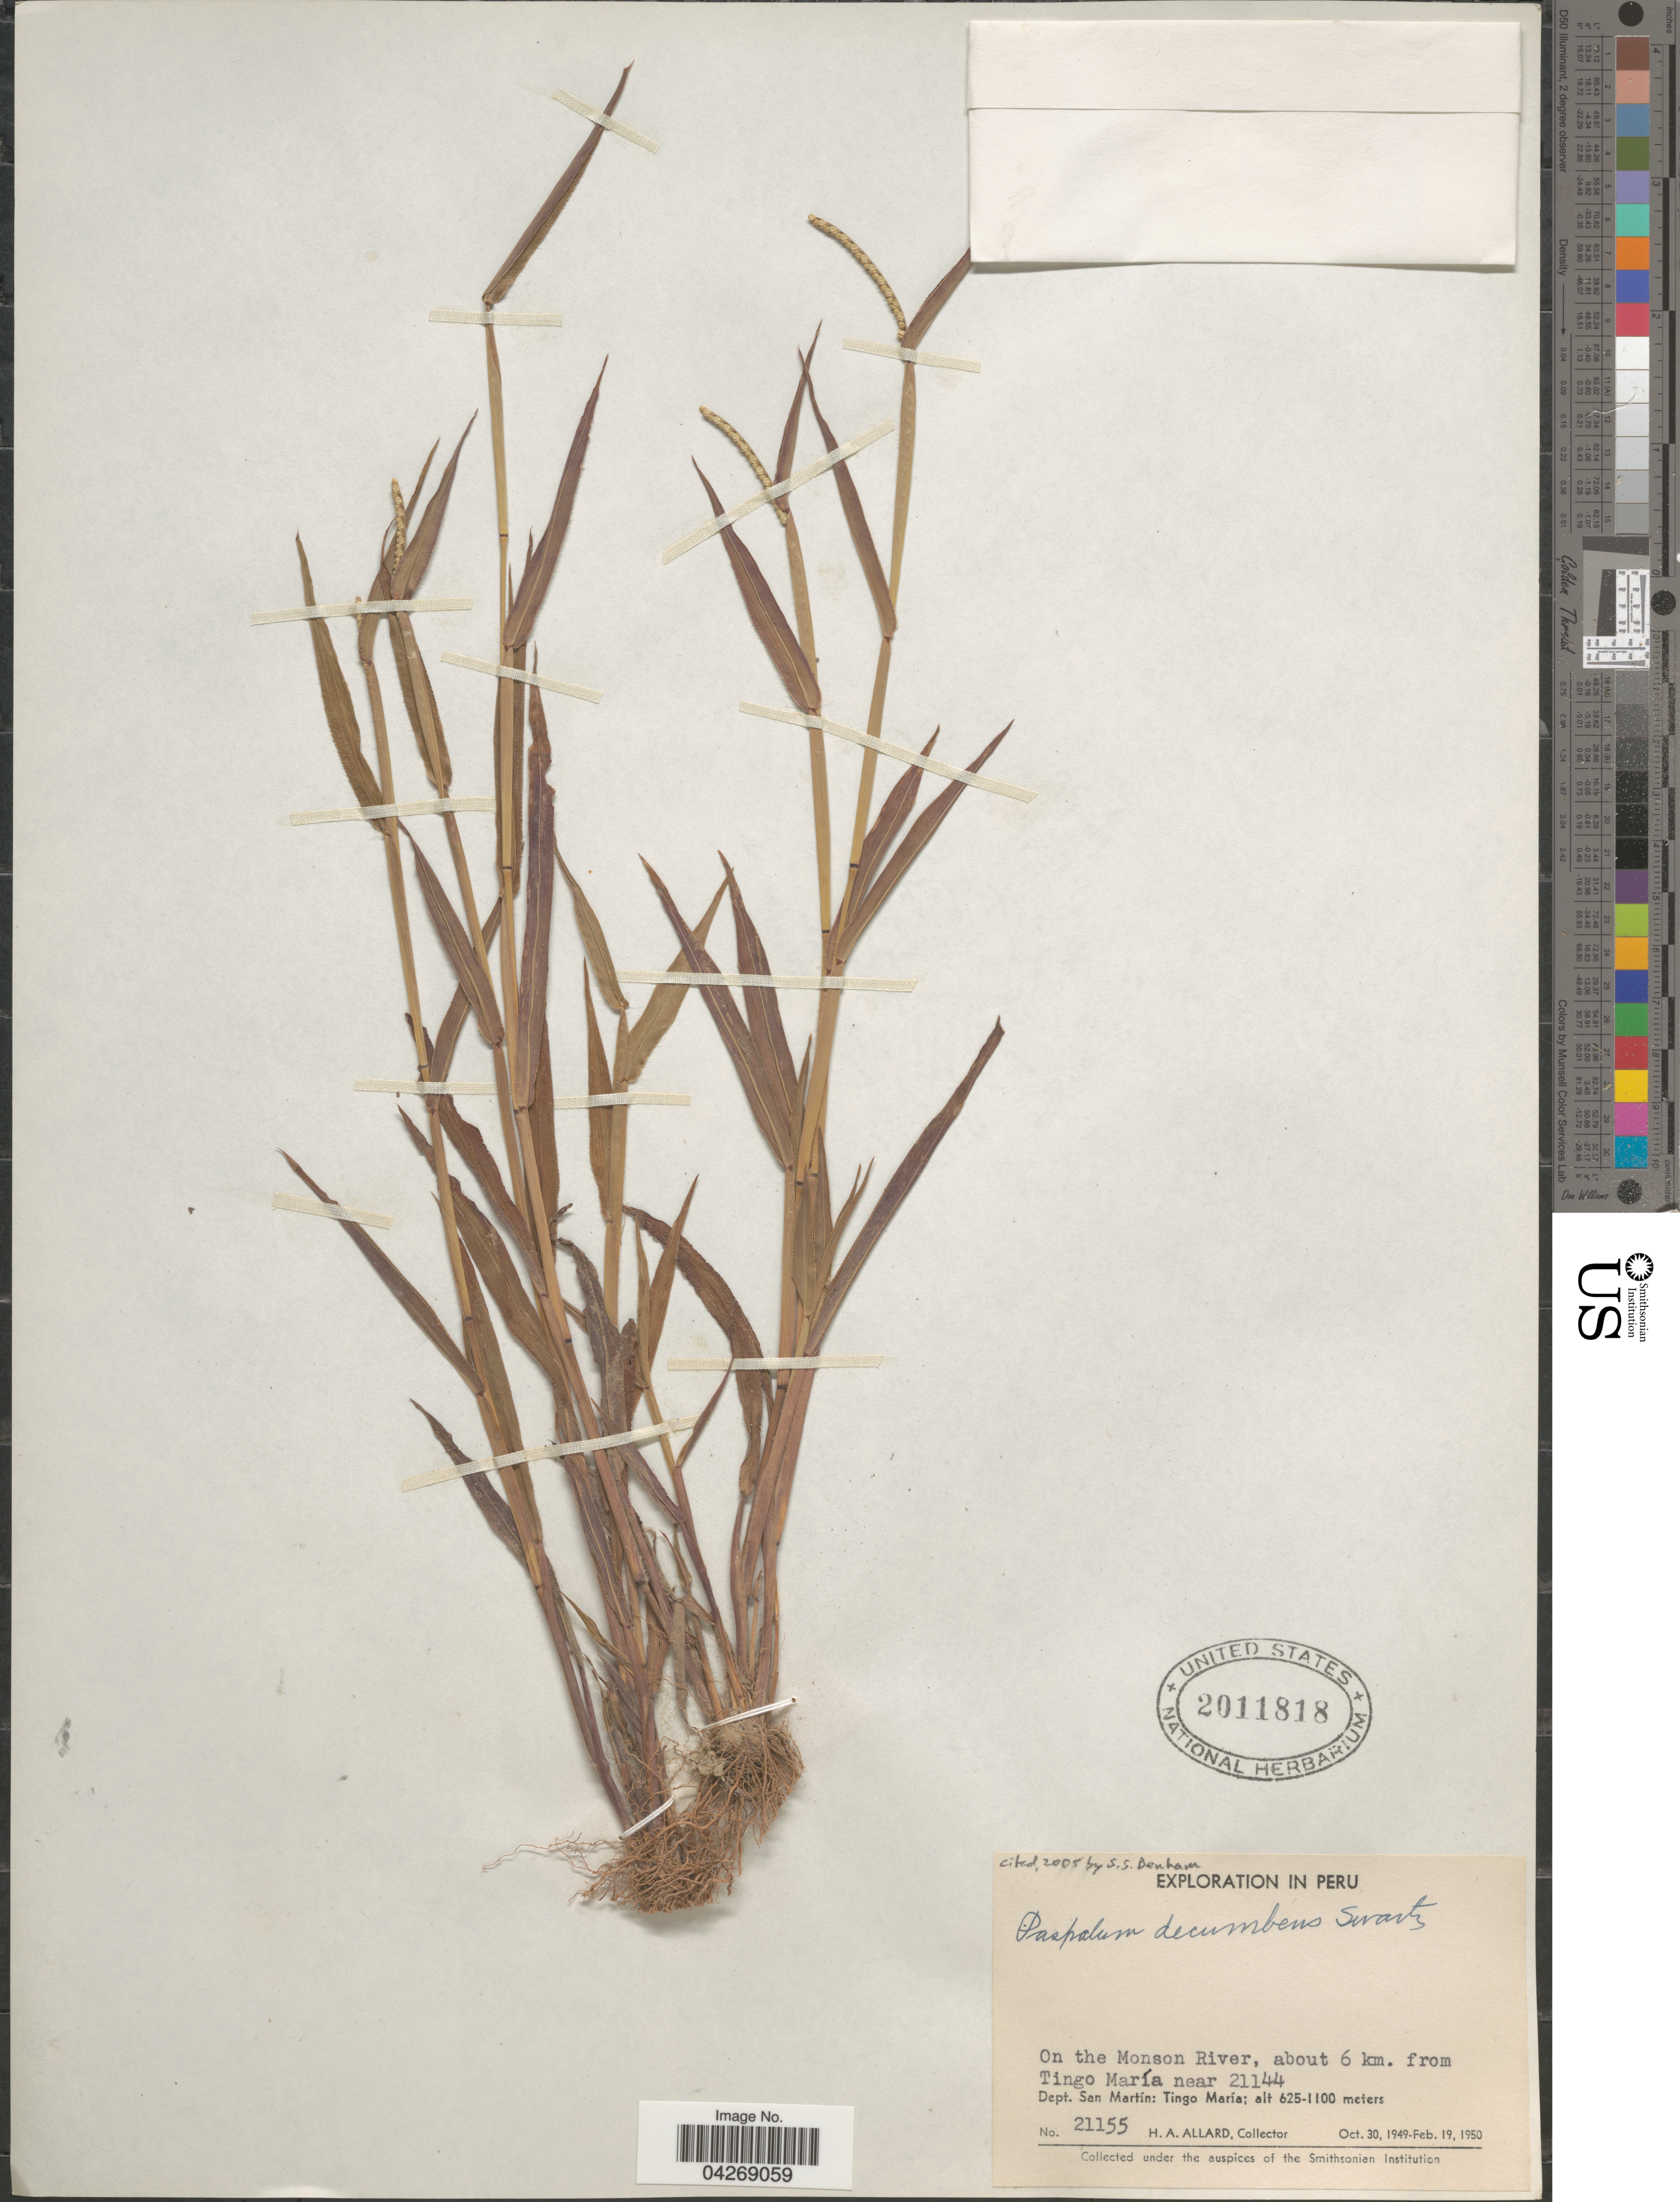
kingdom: Plantae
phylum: Tracheophyta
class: Liliopsida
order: Poales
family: Poaceae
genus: Paspalum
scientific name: Paspalum decumbens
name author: Sw.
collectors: H. A. Allard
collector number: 21155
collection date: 1949-10-30/1950-02-19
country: Peru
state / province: San Martín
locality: Exploration in Peru. On the Monson River, about 6 km. from Tingo María near 21144. Dept. San Martín: Tingo María.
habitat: on the river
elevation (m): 625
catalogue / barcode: US 2011818